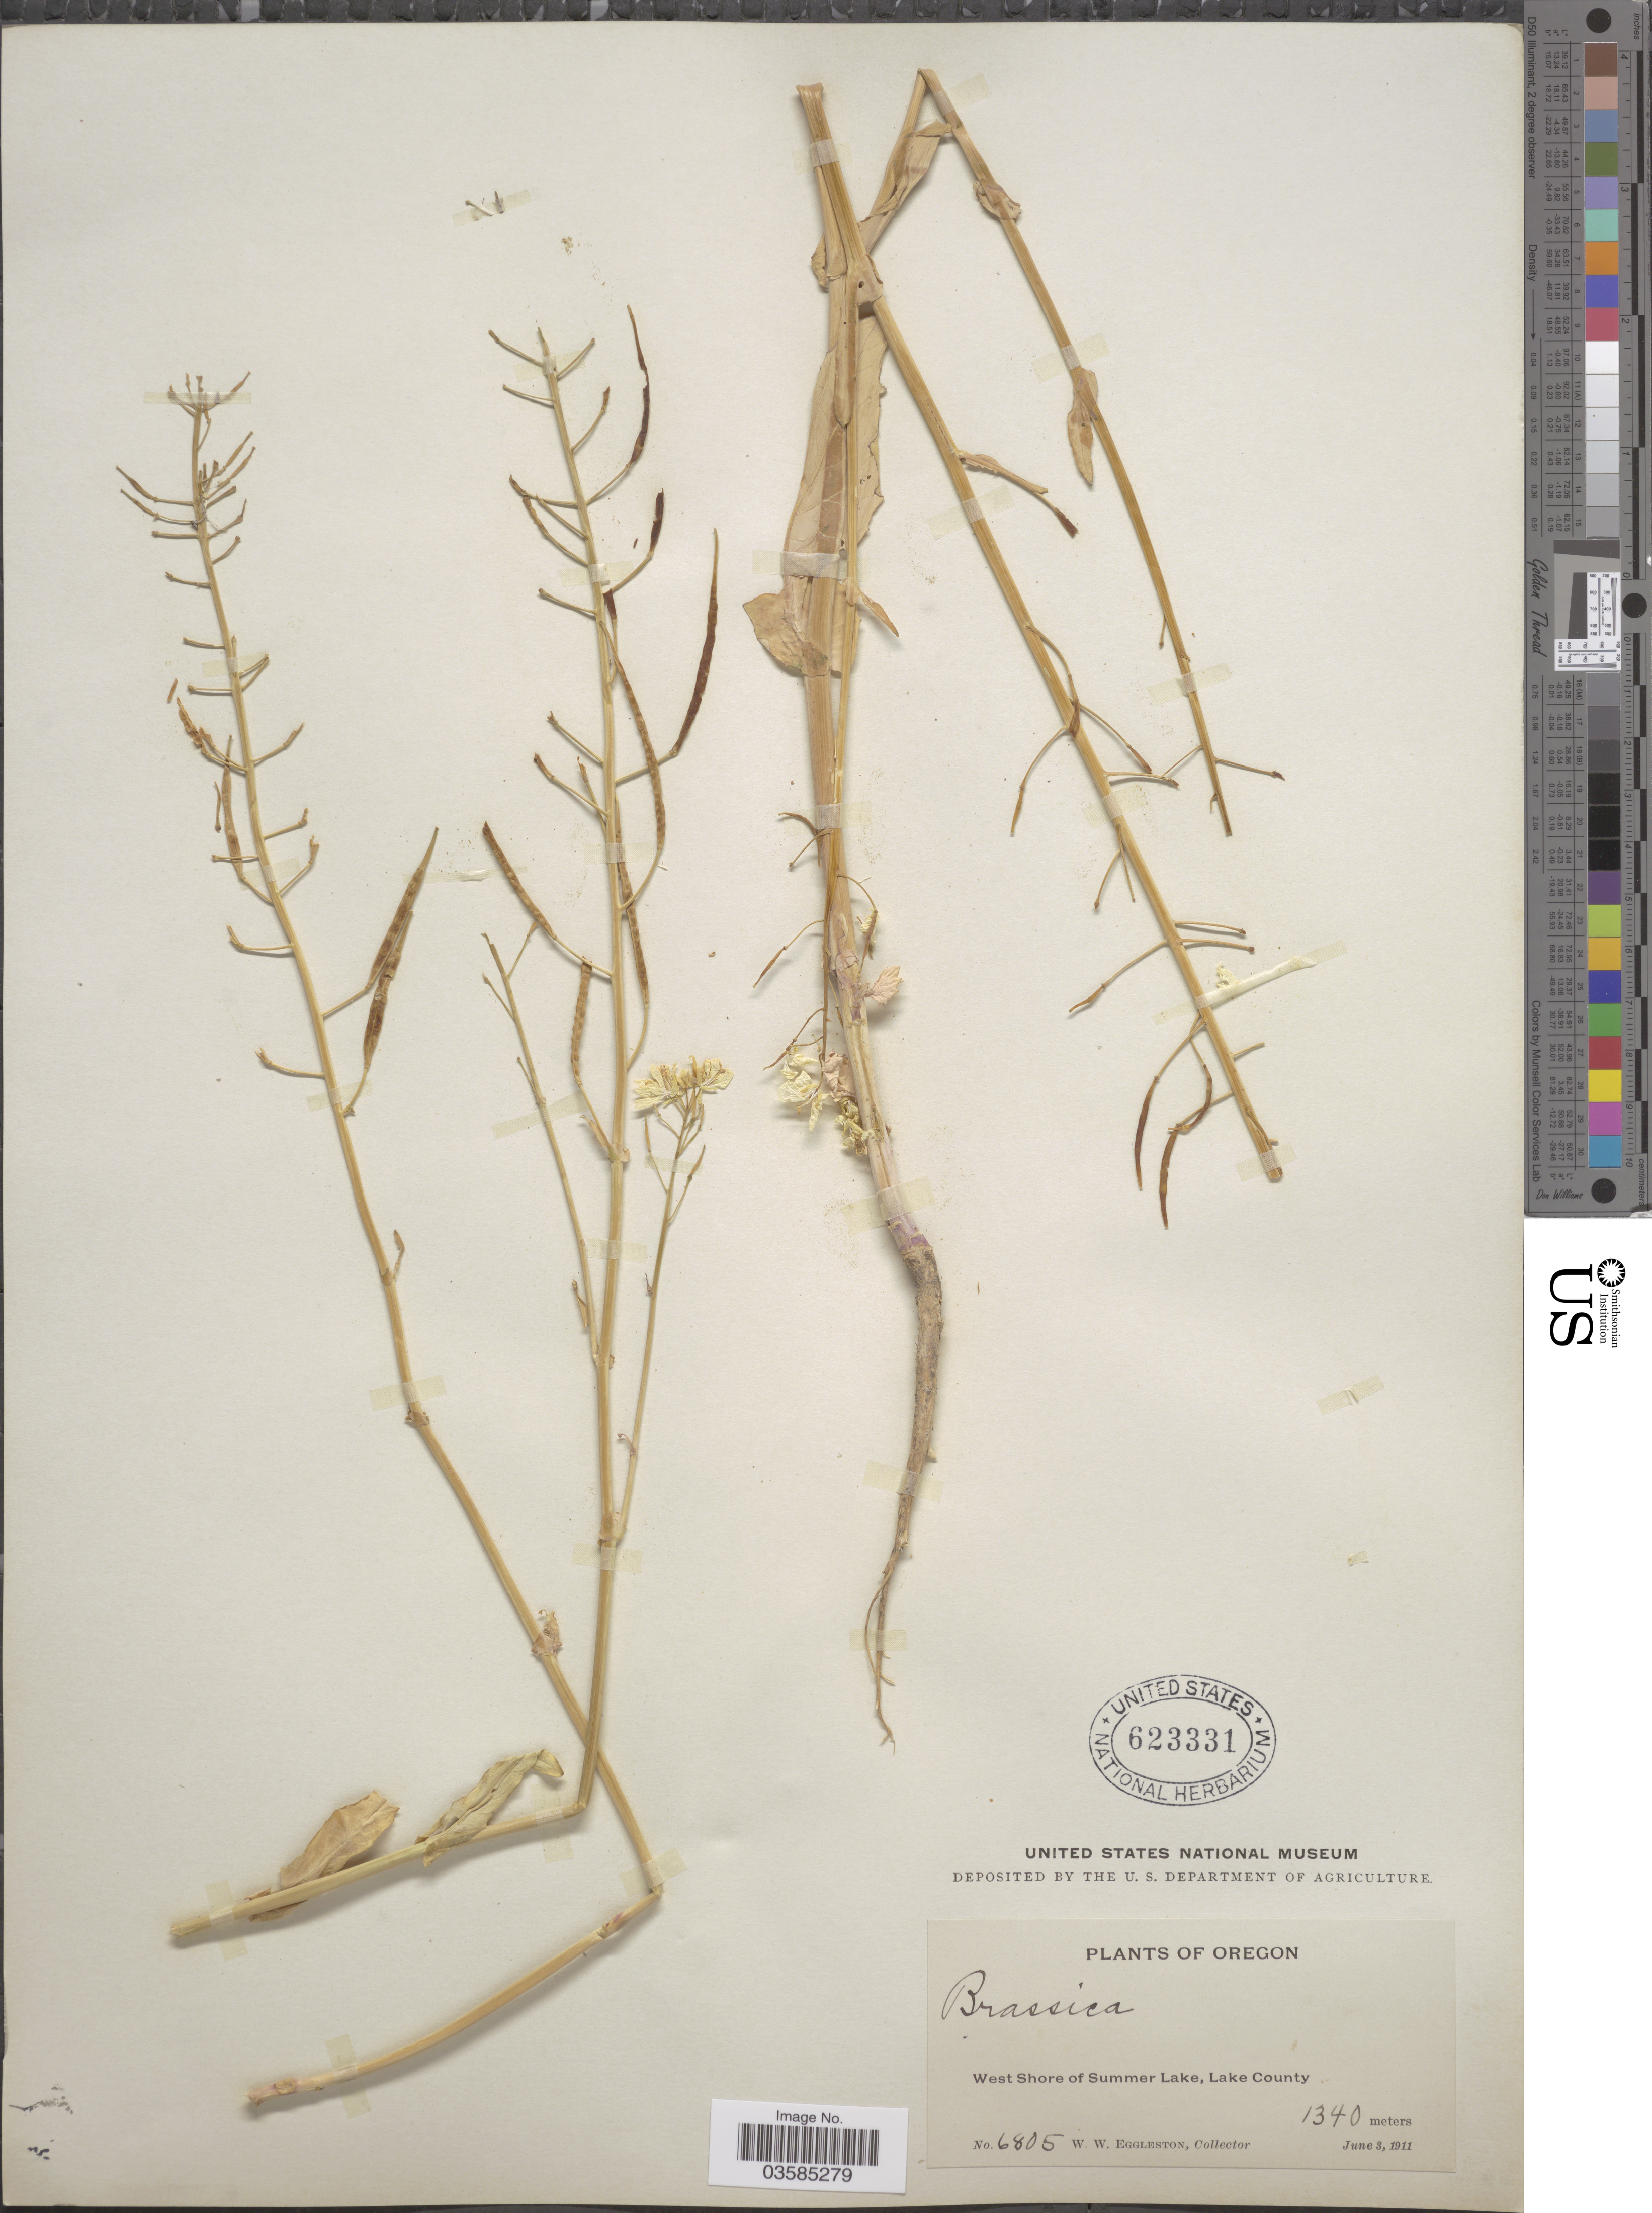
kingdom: Plantae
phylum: Tracheophyta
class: Magnoliopsida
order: Brassicales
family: Brassicaceae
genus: Brassica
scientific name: Brassica sp.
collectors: W. W. Eggleston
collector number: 6805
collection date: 1911-06-03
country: United States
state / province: Oregon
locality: West Shore of Summer Lake, Lake County.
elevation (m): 1340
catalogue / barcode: US 623331